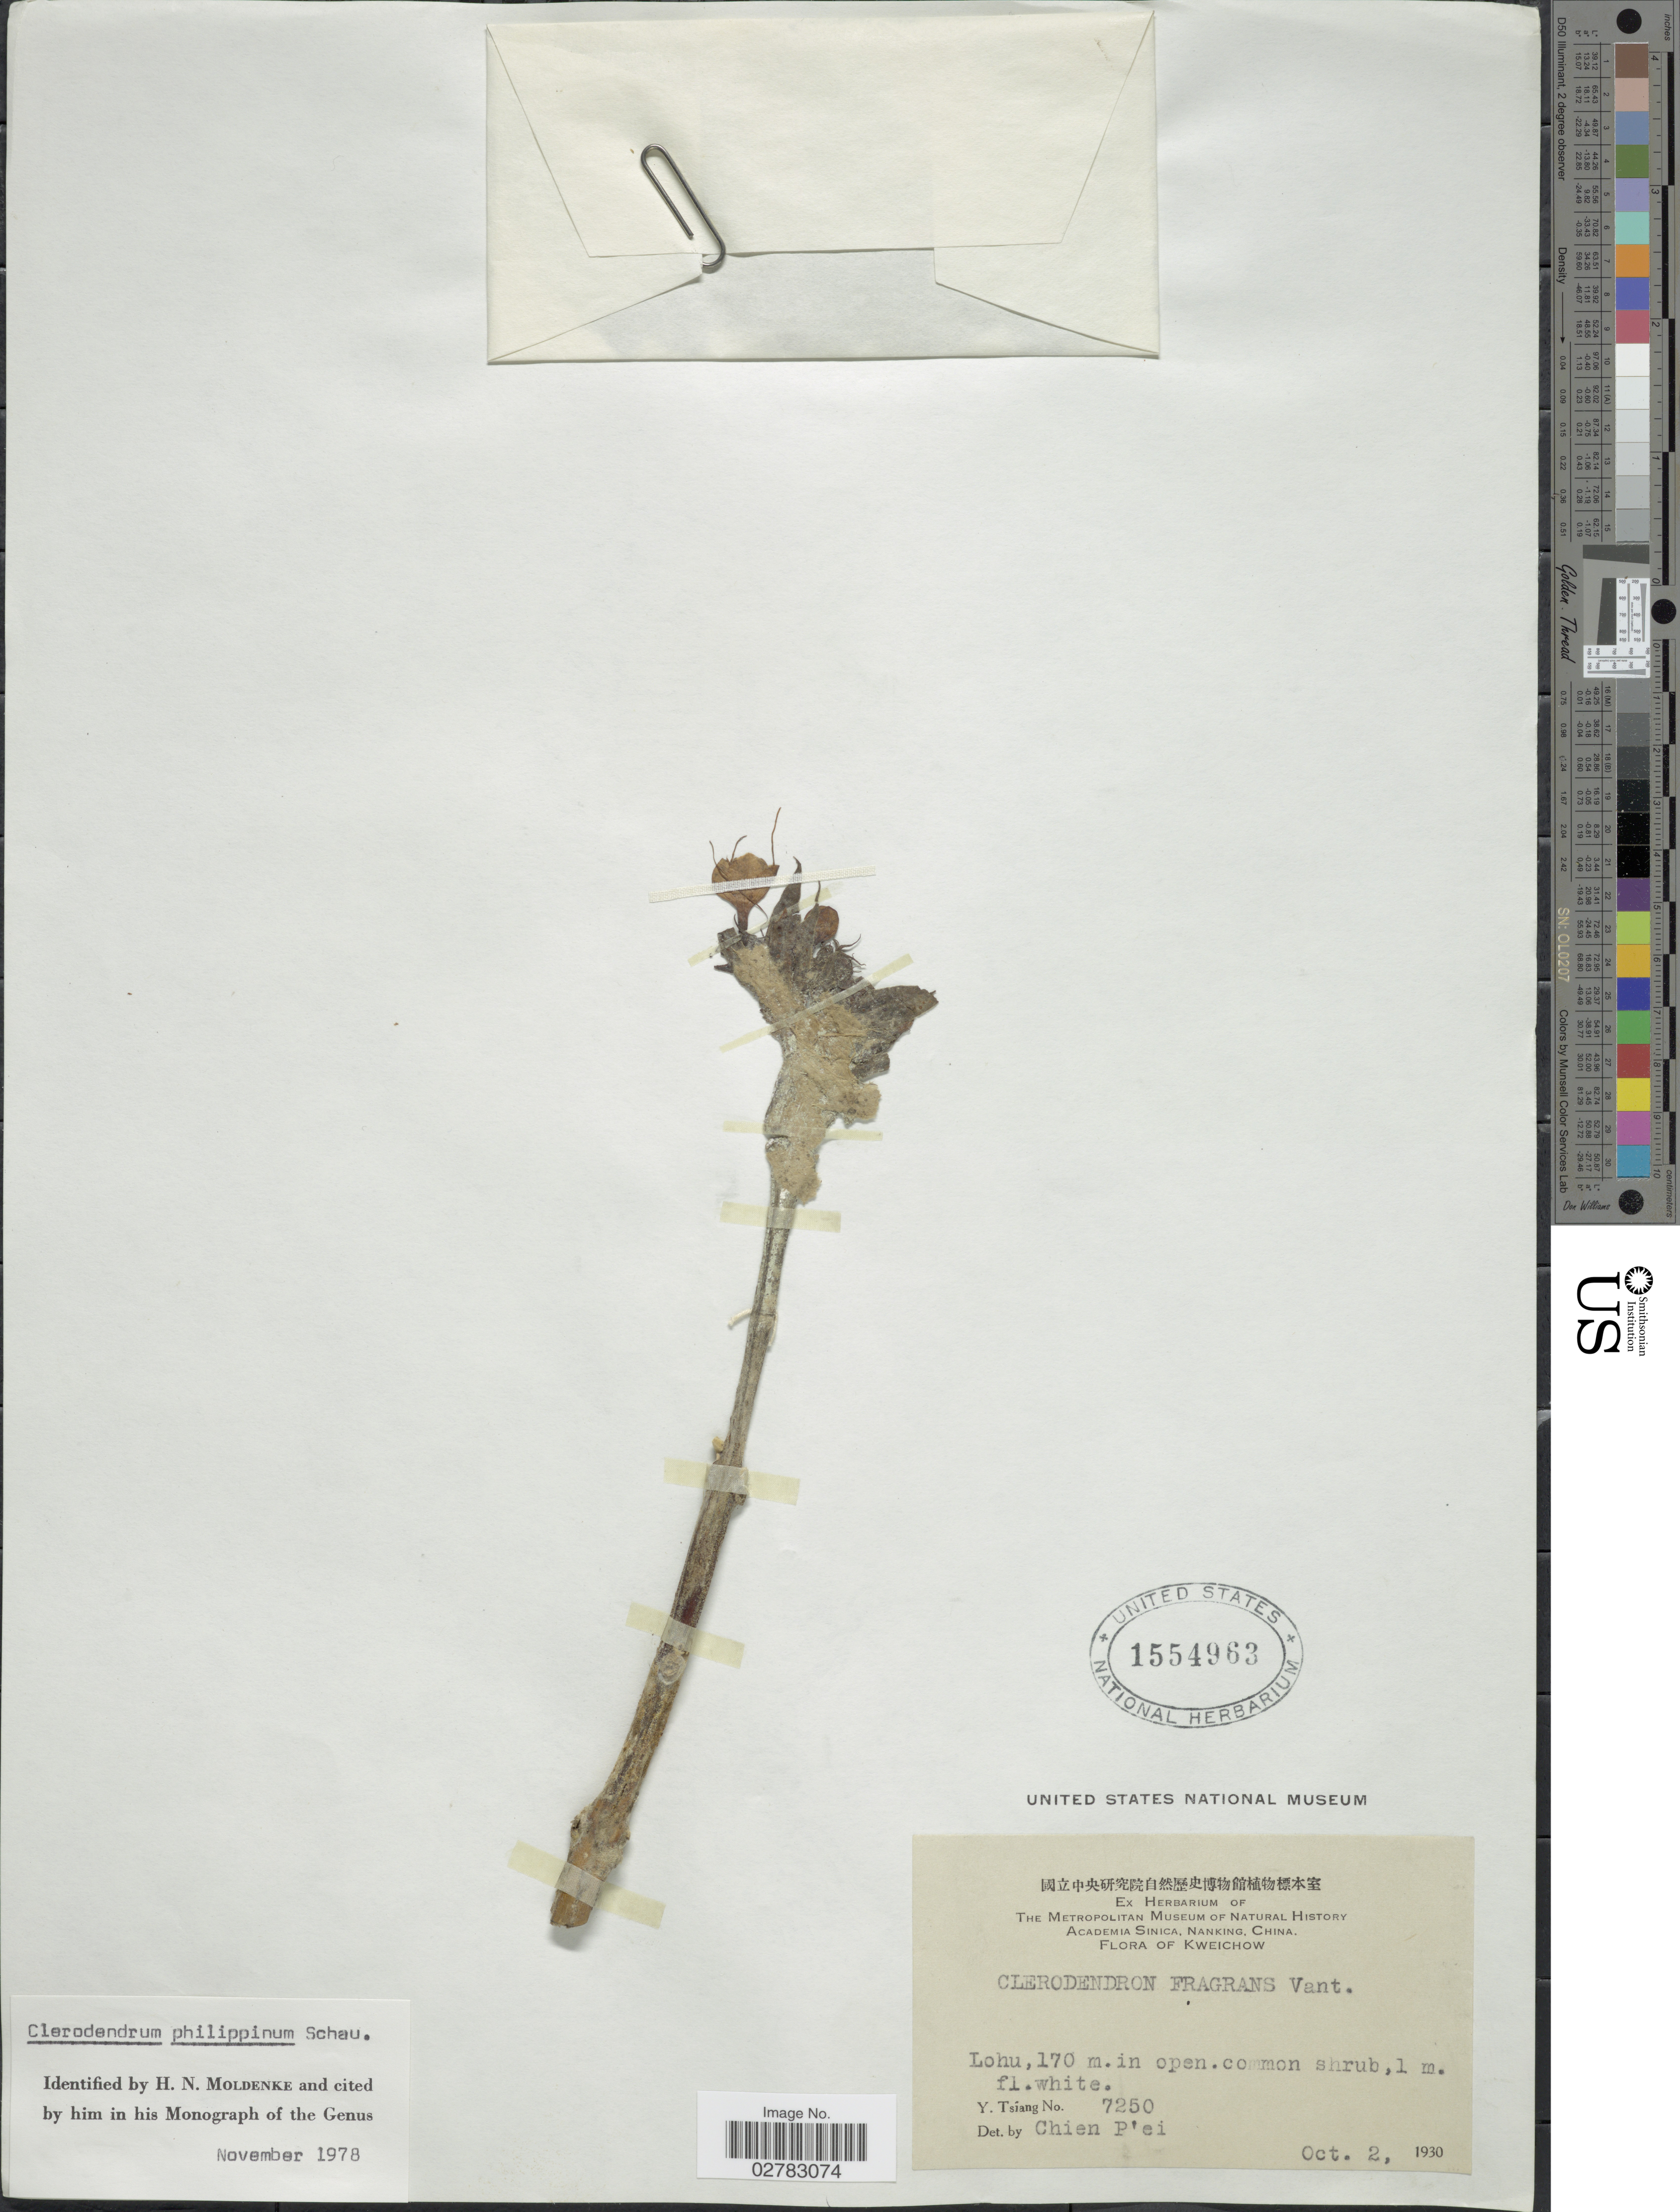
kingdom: Plantae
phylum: Tracheophyta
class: Magnoliopsida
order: Lamiales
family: Lamiaceae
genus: Clerodendrum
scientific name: Clerodendrum philippinum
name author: Schauer in DC.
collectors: Y. Tsiang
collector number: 7250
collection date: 1930-10-02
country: China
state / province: Guizhou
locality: Kweichow. Lohu.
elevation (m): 170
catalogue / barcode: US 1554963